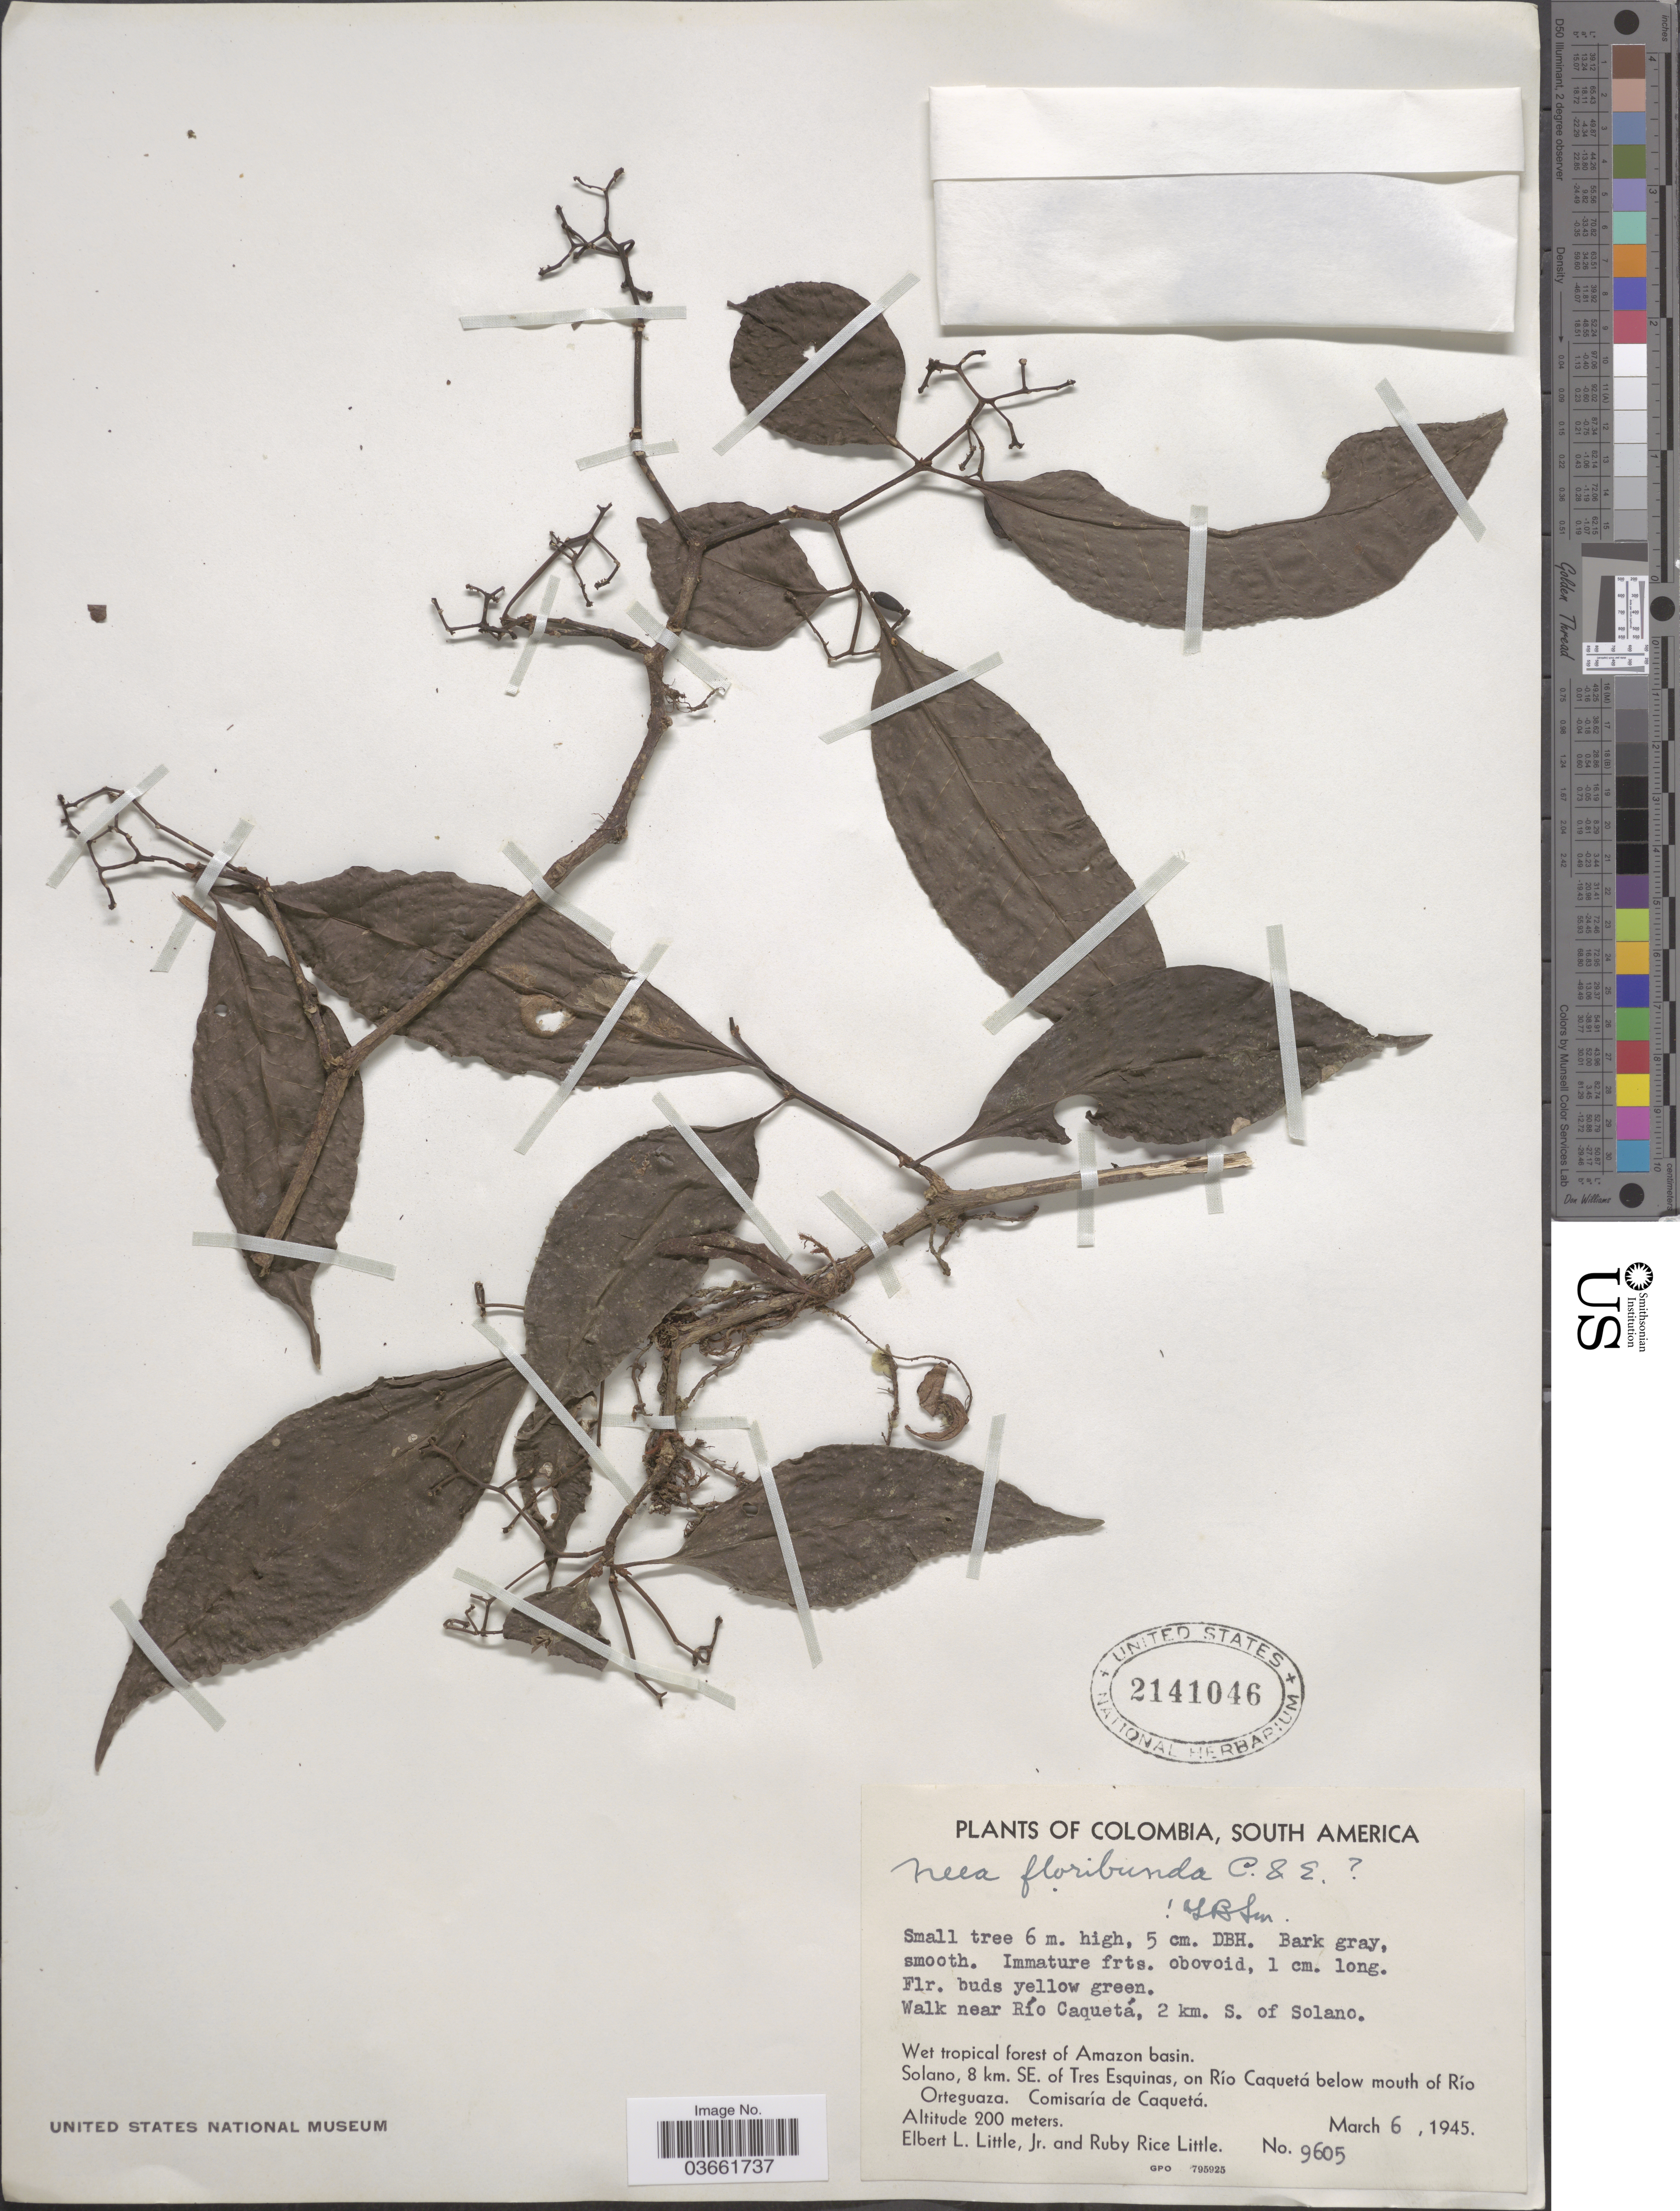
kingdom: Plantae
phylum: Tracheophyta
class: Magnoliopsida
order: Caryophyllales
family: Nyctaginaceae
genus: Neea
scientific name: Neea floribunda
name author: Poepp. & Endl.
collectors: E. L. Little & R. R. Little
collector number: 9605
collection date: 1945-03-06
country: Colombia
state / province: Caquetá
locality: Walk near Río Caquetá, 2 km. S. of Solano. Wet tropical forest of Amazon basin. Solano, 8 km. SE. of Tres Esquinas, on Río Caquetá below mouth of Río Orteguaza. Comisaría de Caquetá.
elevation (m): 200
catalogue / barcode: US 2141046